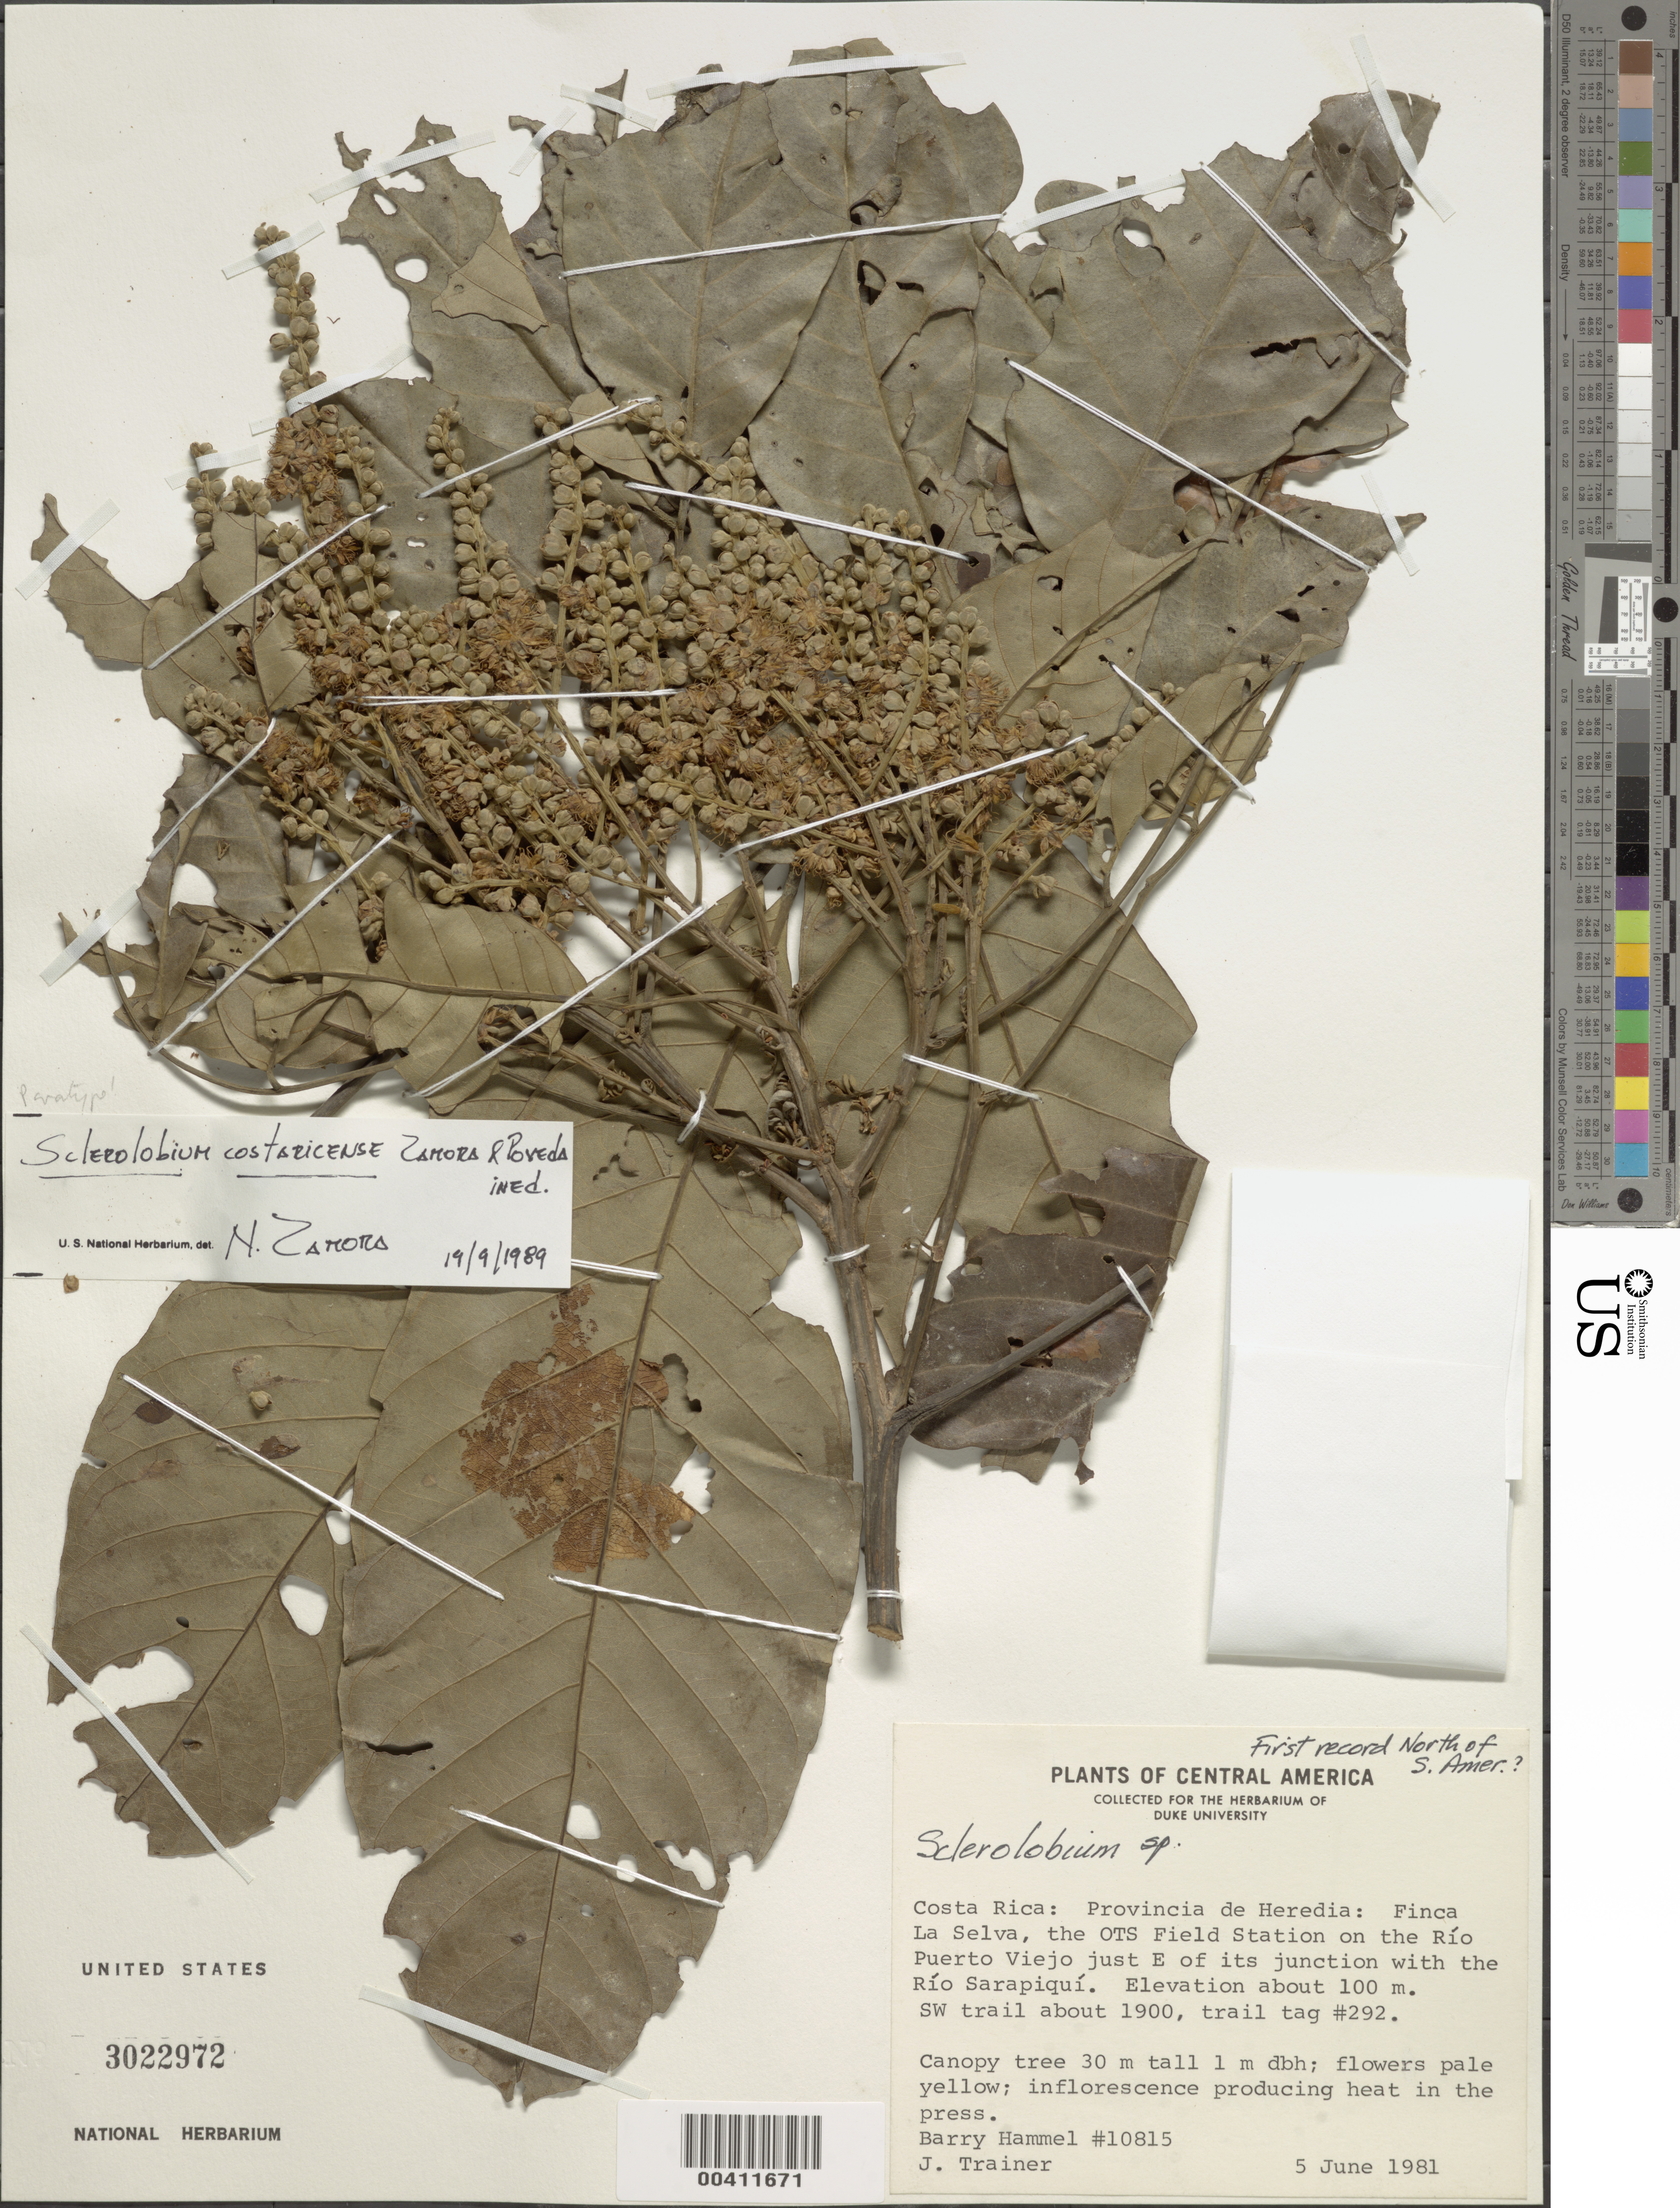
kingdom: Plantae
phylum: Tracheophyta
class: Magnoliopsida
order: Fabales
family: Fabaceae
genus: Tachigali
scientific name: Tachigali costaricensis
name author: (N. Zamora & Poveda) N. Zamora & van der Werff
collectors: B. Hammel & J. Trainer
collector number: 10815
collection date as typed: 05 Jun 1981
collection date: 1981-06-05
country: Costa Rica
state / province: Heredia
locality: Finca la selva, ots field station on the rio puerto viejo, e of junction with rio Sarapiqui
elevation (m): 30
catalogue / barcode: US 3022972